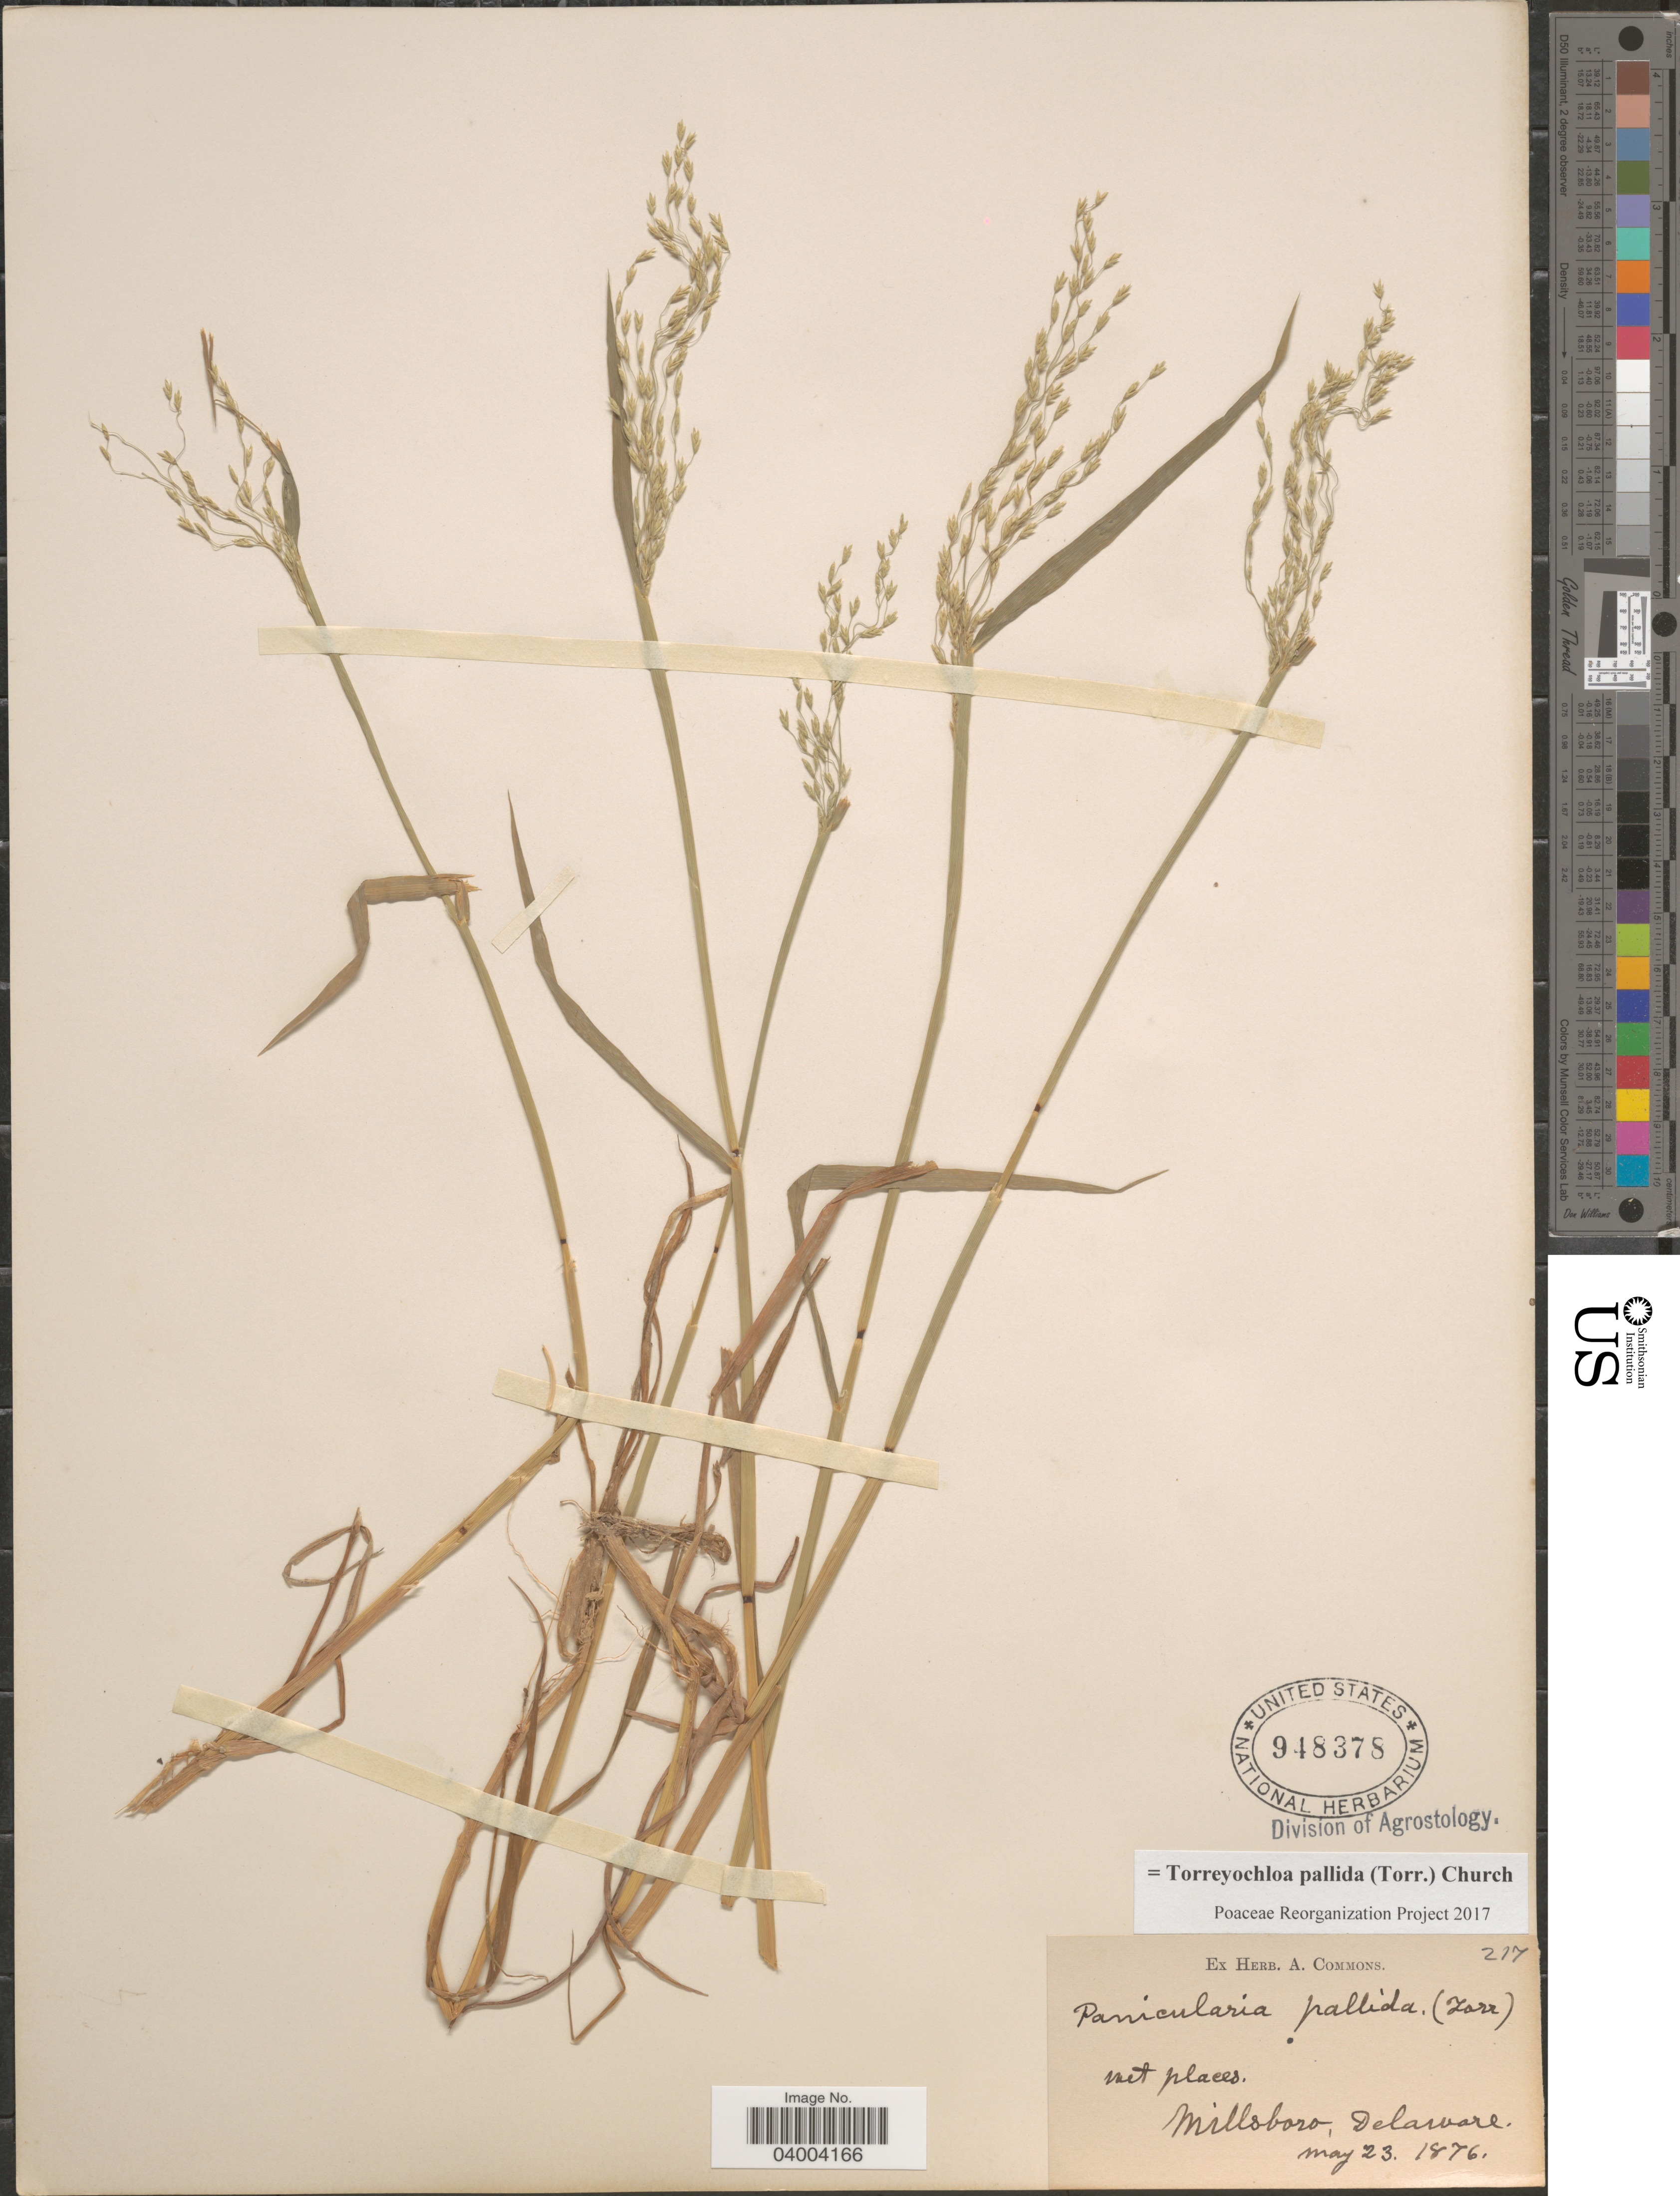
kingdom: Plantae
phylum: Tracheophyta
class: Liliopsida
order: Poales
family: Poaceae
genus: Torreyochloa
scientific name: Torreyochloa pallida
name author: (Torr.) G.L. Church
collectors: ex herb. A. Commons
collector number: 217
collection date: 1876-05-23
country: United States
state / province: Delaware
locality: Millsboro.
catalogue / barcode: US 948378